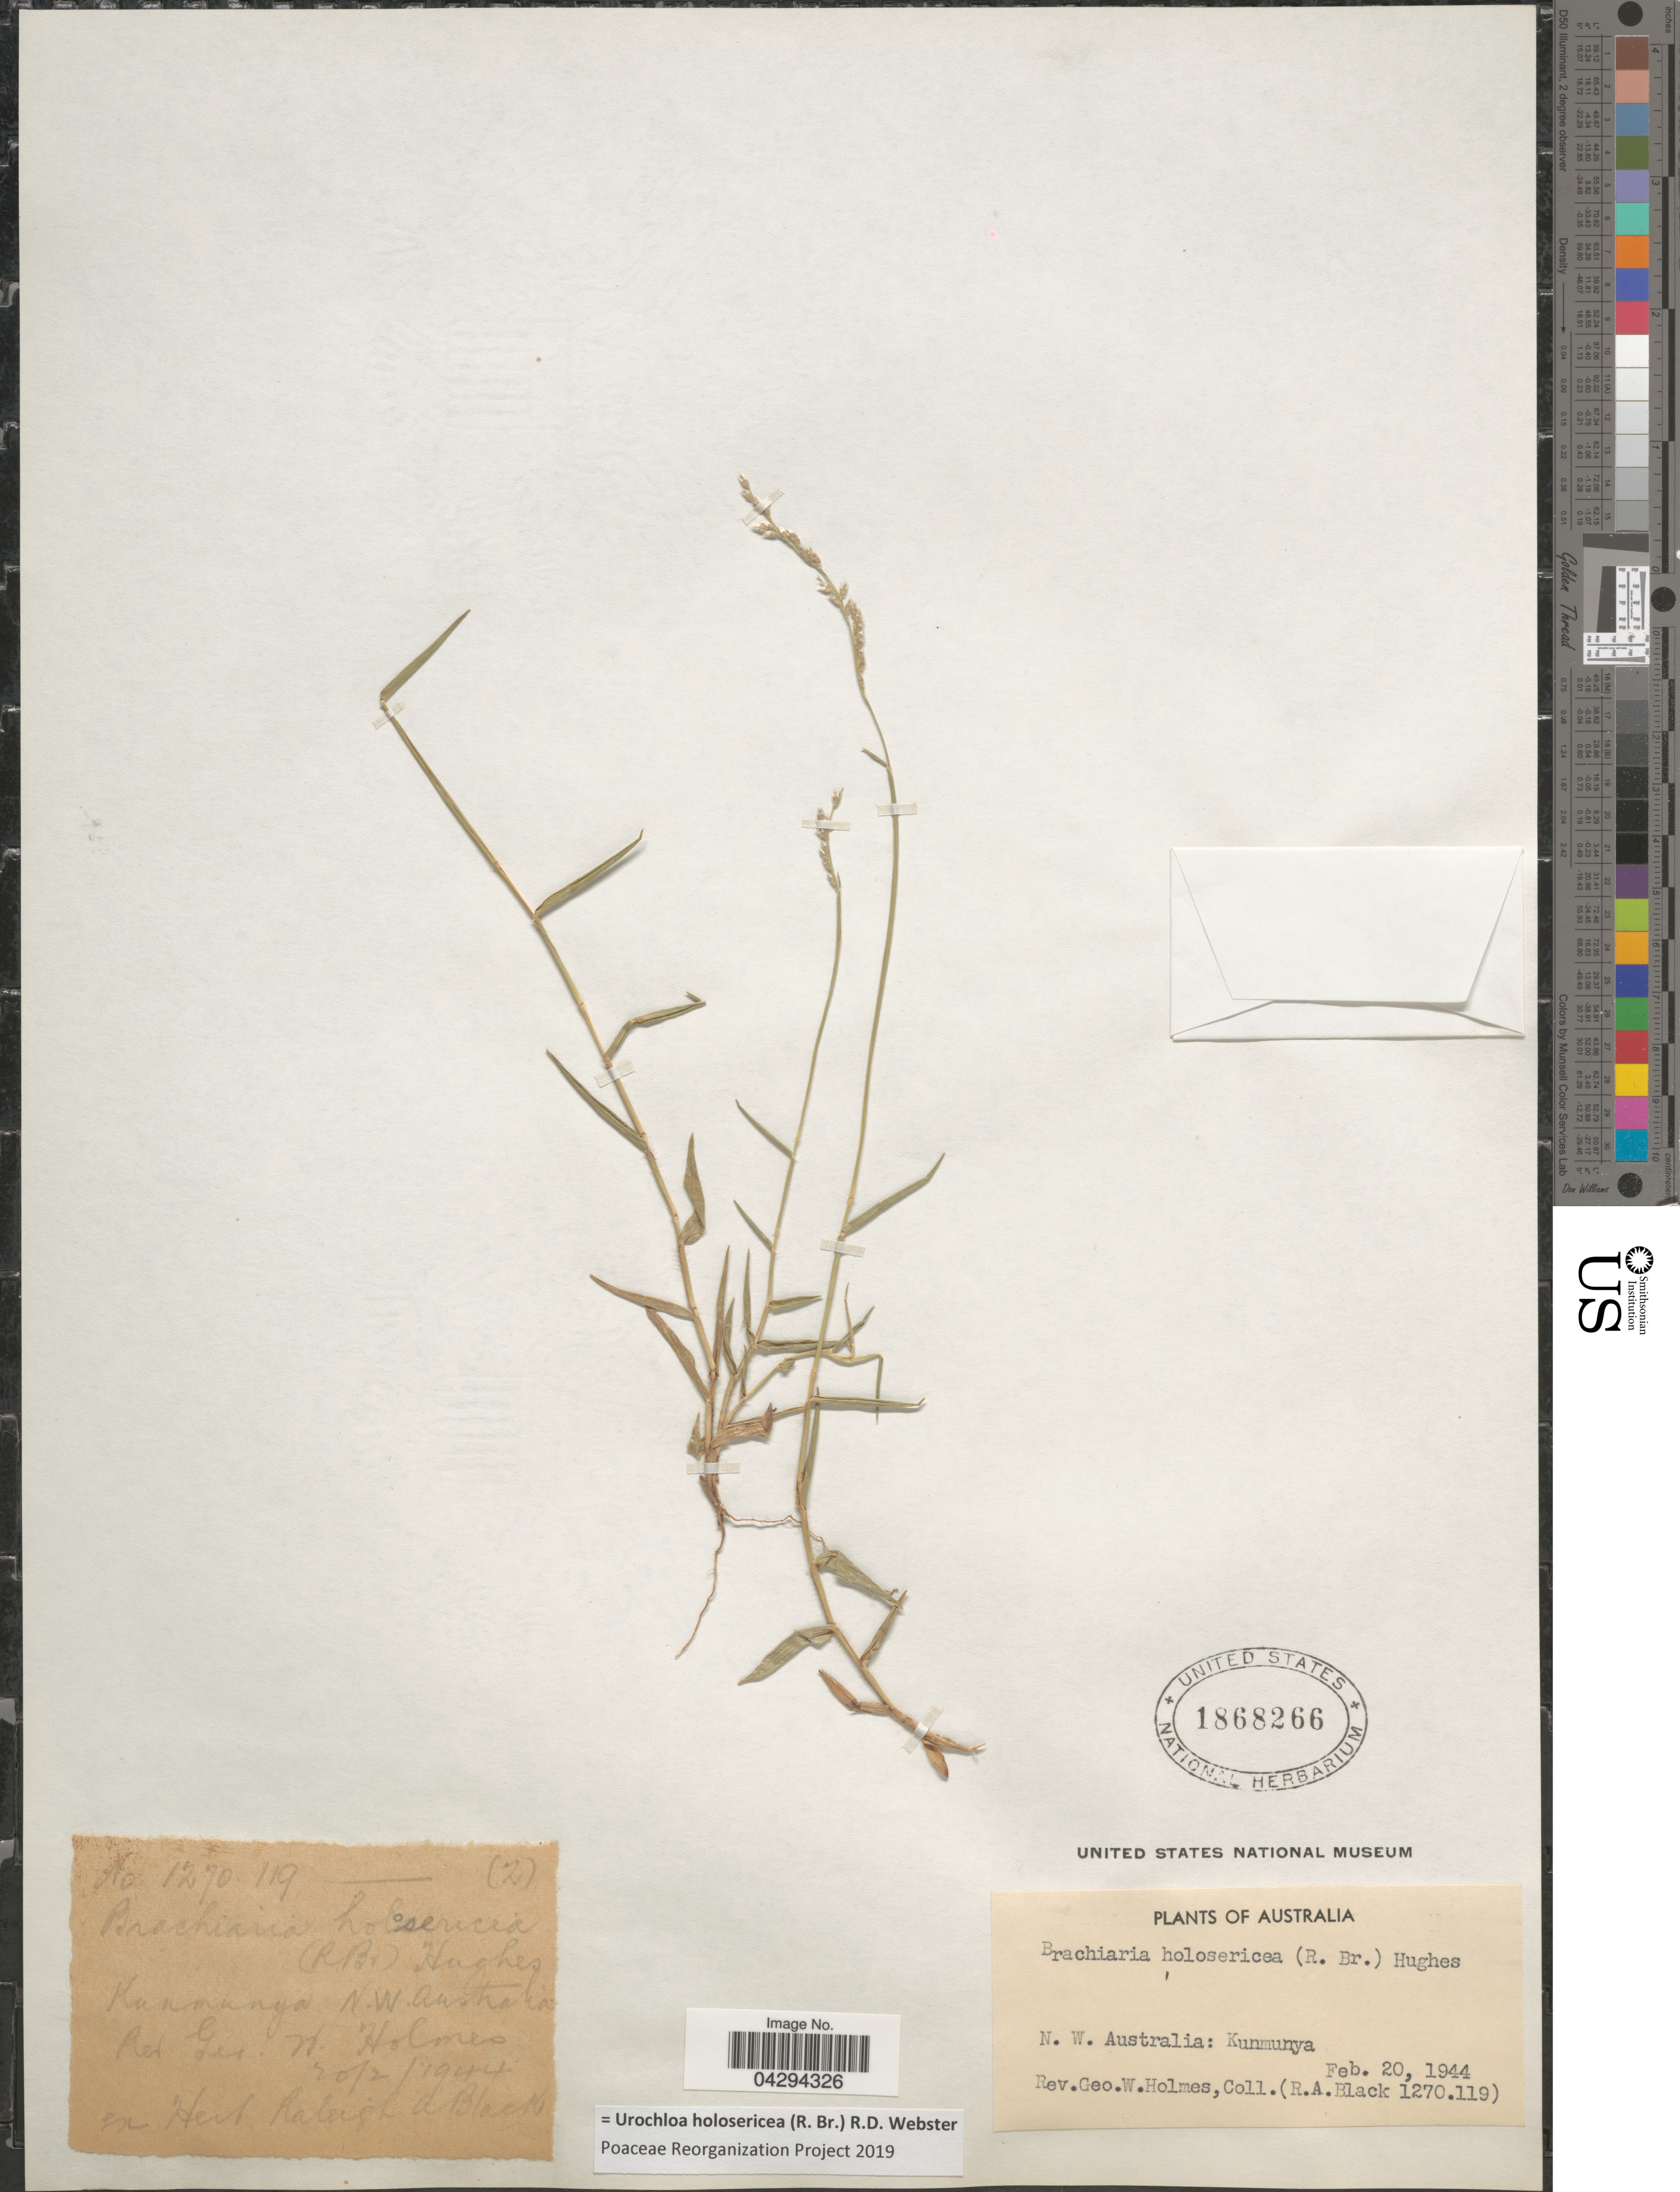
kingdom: Plantae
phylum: Tracheophyta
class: Liliopsida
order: Poales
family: Poaceae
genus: Urochloa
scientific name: Urochloa holosericea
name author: (R. Br.) R.D. Webster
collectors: G. Holmes & R. A. Black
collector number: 1270119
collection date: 1944-02-20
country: Australia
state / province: Western Australia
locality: N.W. Australia: Kunmunya.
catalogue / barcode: US 1868266